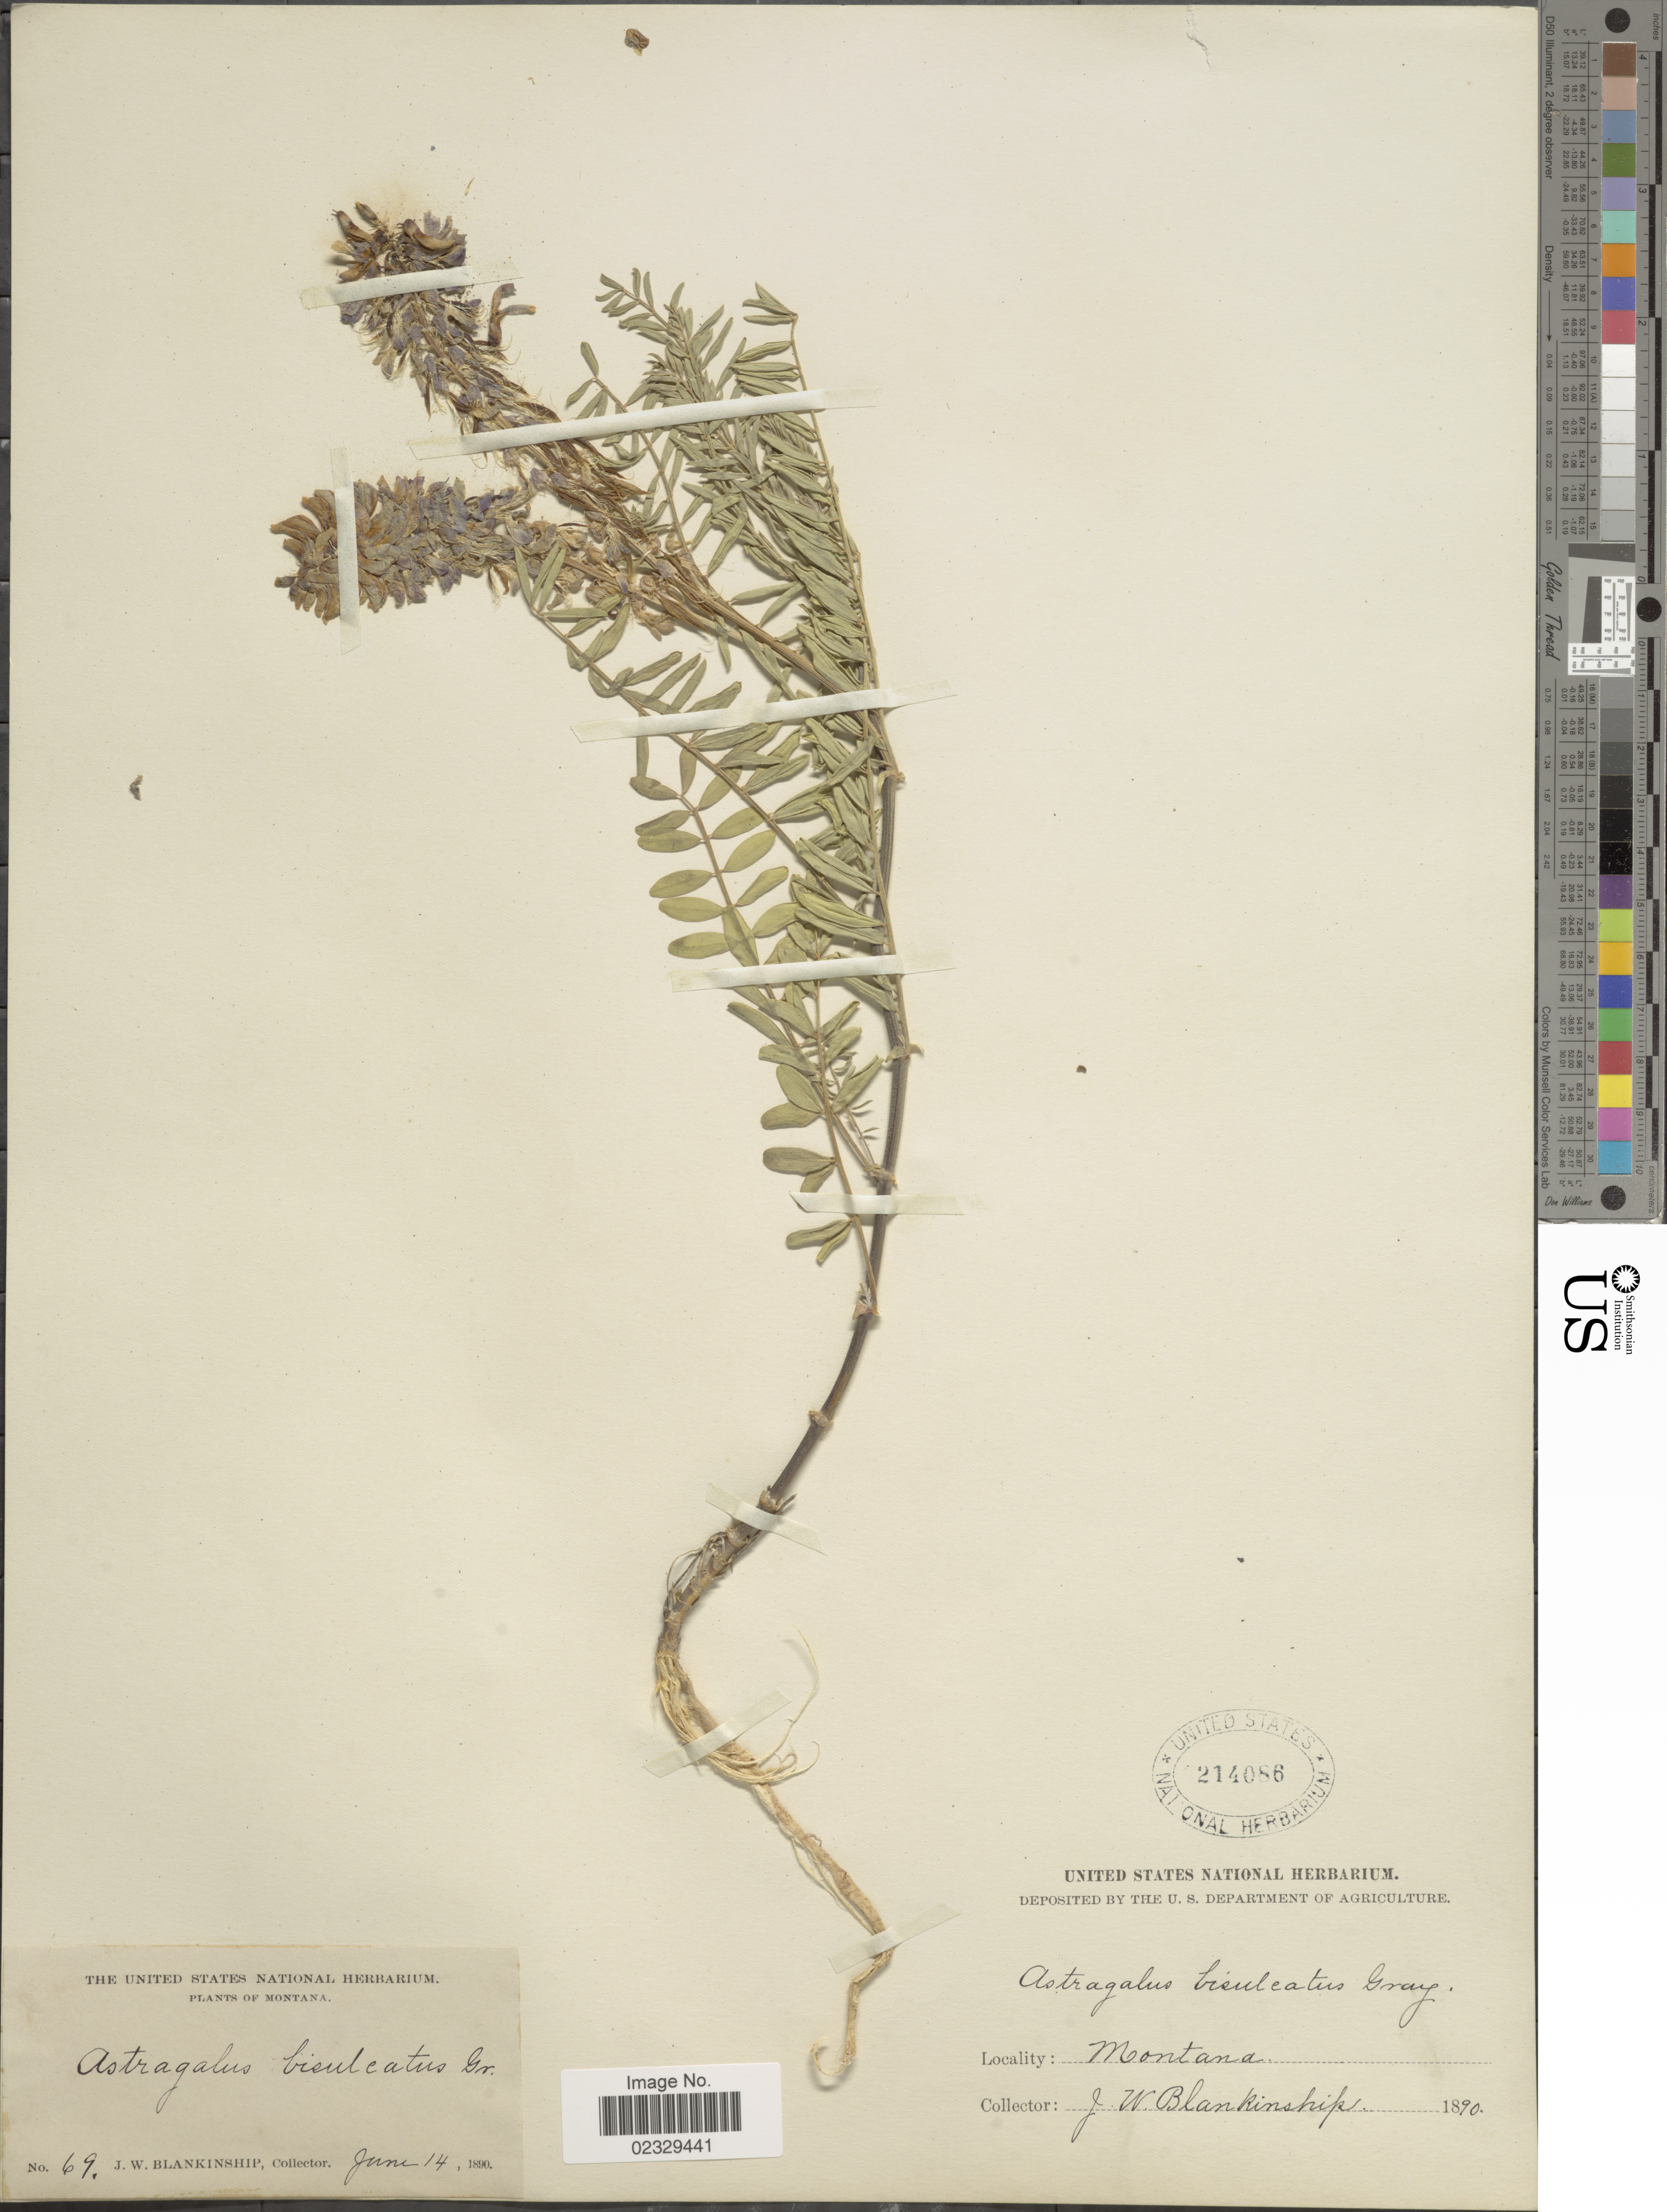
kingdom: Plantae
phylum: Tracheophyta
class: Magnoliopsida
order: Fabales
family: Fabaceae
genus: Astragalus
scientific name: Astragalus bisulcatus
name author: (Hook.) A. Gray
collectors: J. W. Blankinship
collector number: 69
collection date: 1890-06-14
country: United States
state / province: Montana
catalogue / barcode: US 214086